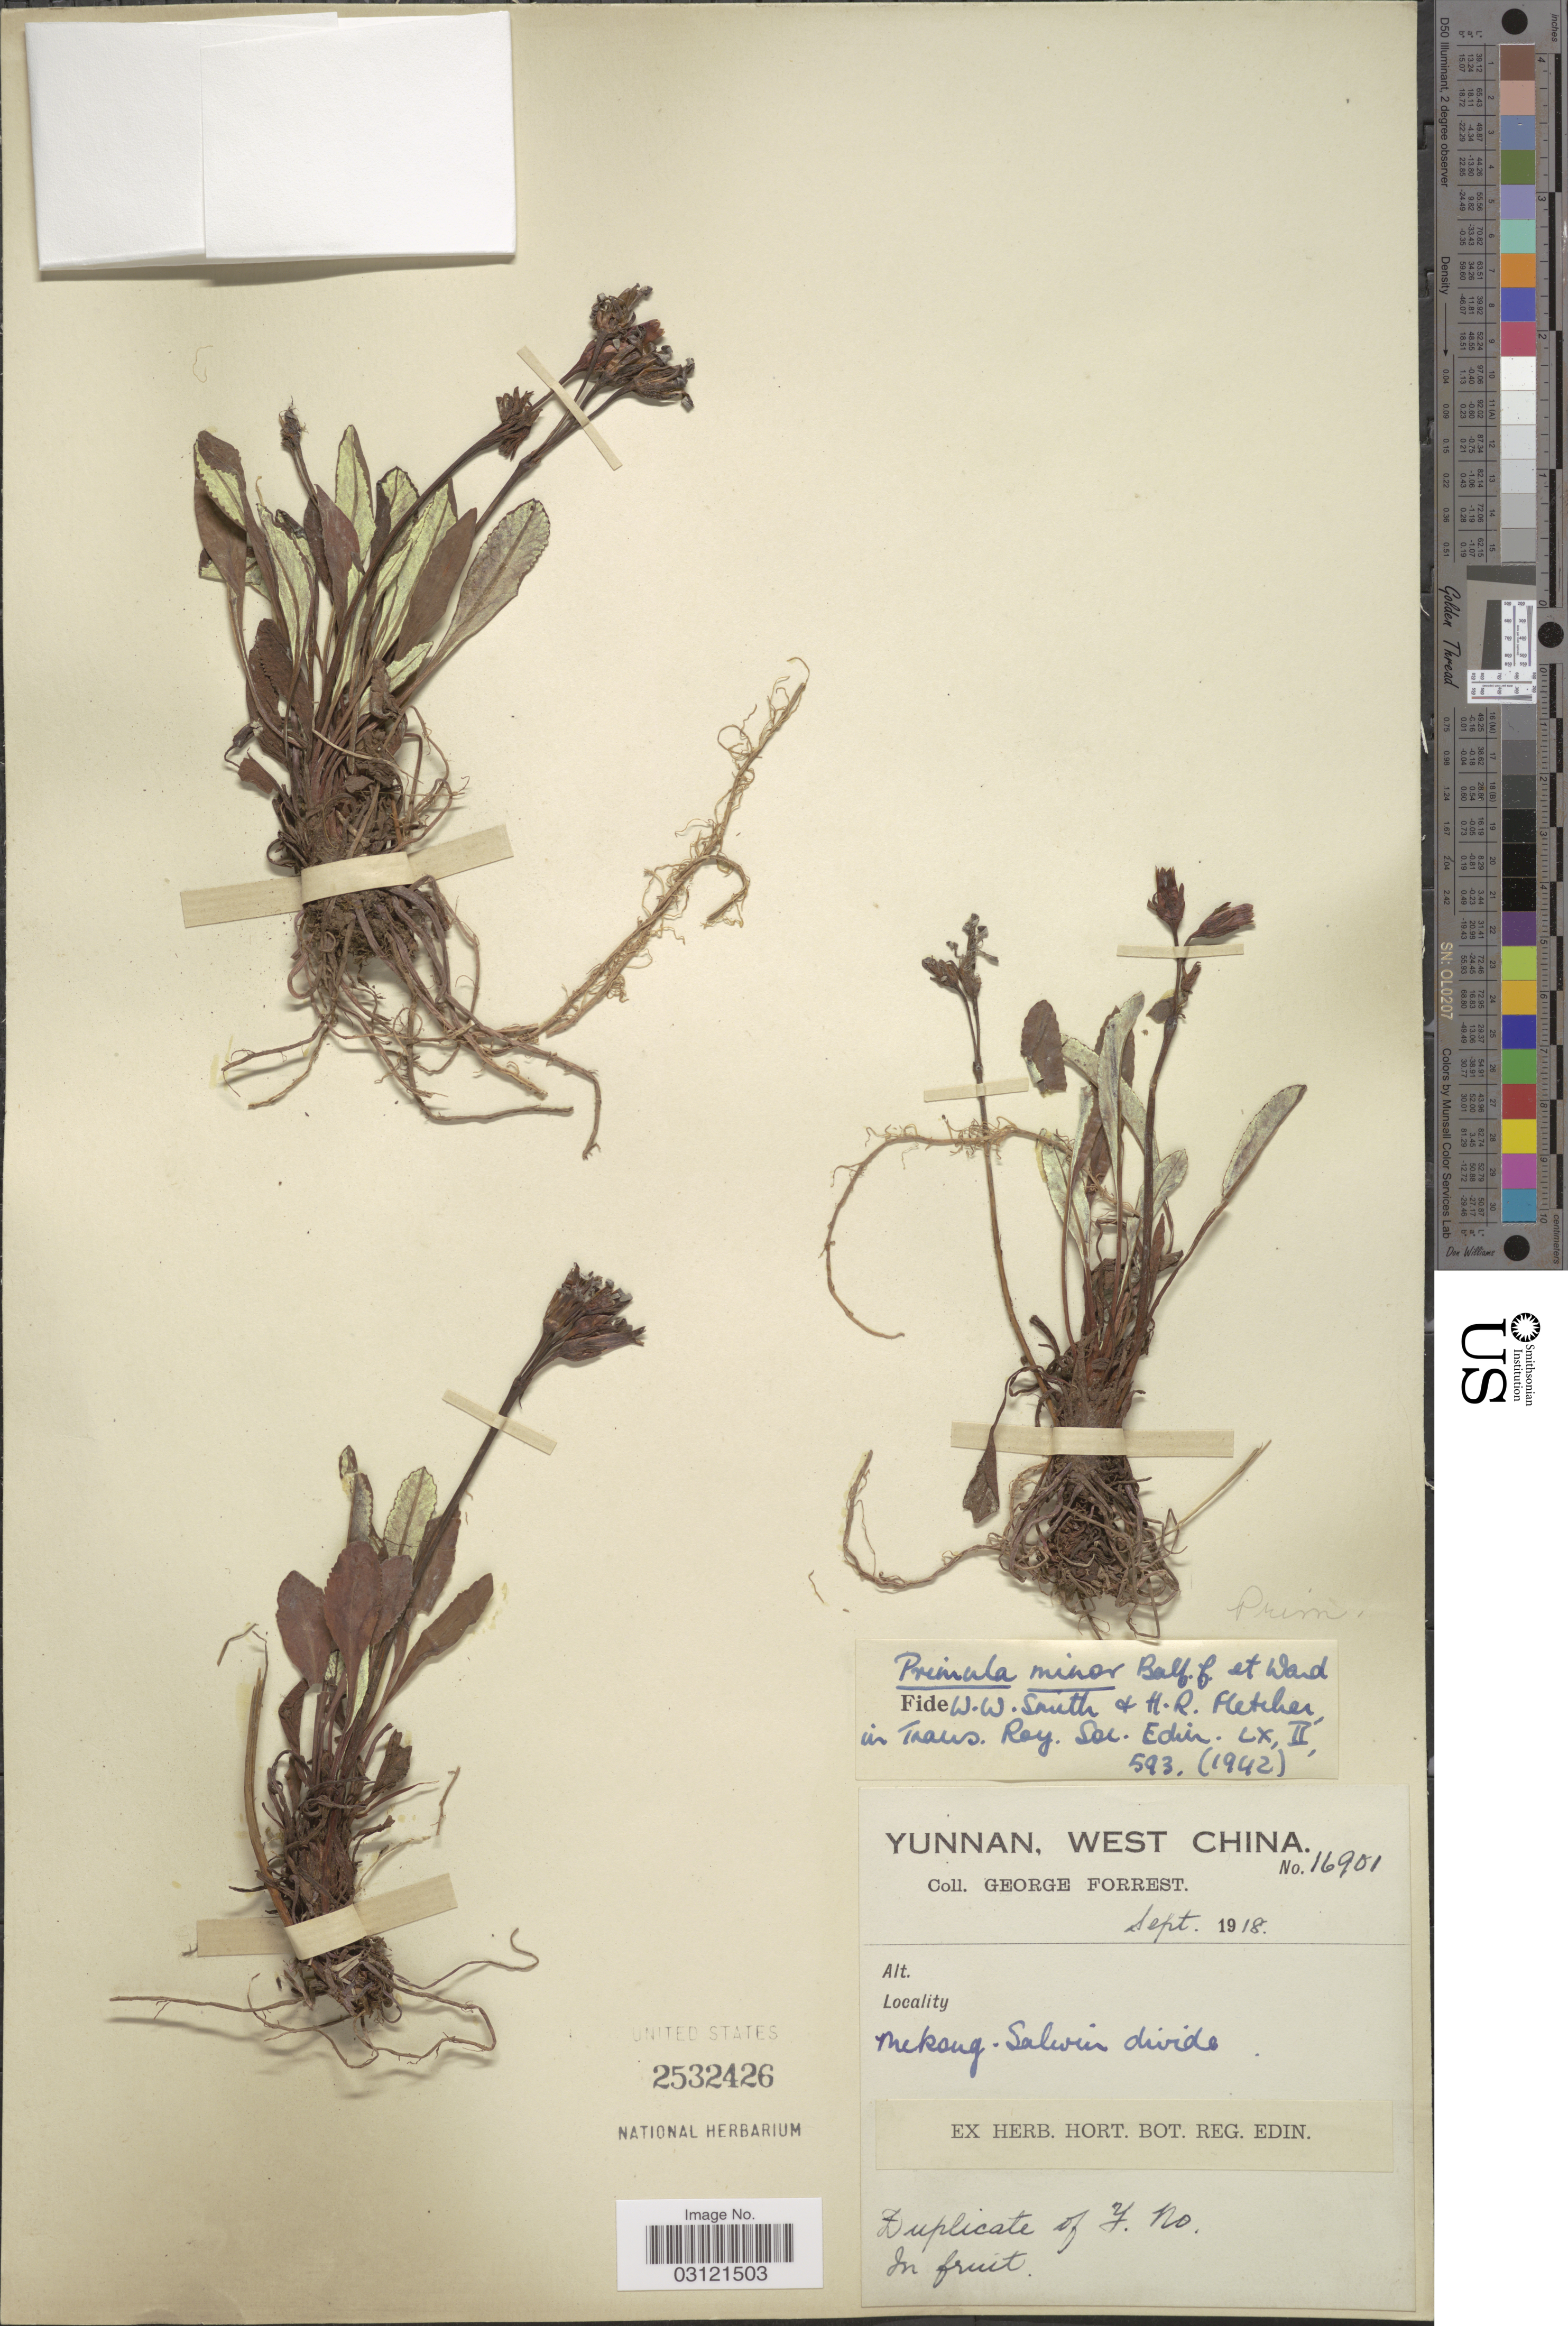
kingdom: Plantae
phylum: Tracheophyta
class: Magnoliopsida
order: Ericales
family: Primulaceae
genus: Primula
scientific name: Primula minor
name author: Balf. f. & Kingdon-Ward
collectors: G. Forrest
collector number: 16901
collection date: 1918-09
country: China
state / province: Yunnan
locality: West China. Mekong-Salwin divide.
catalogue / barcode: US 2532426